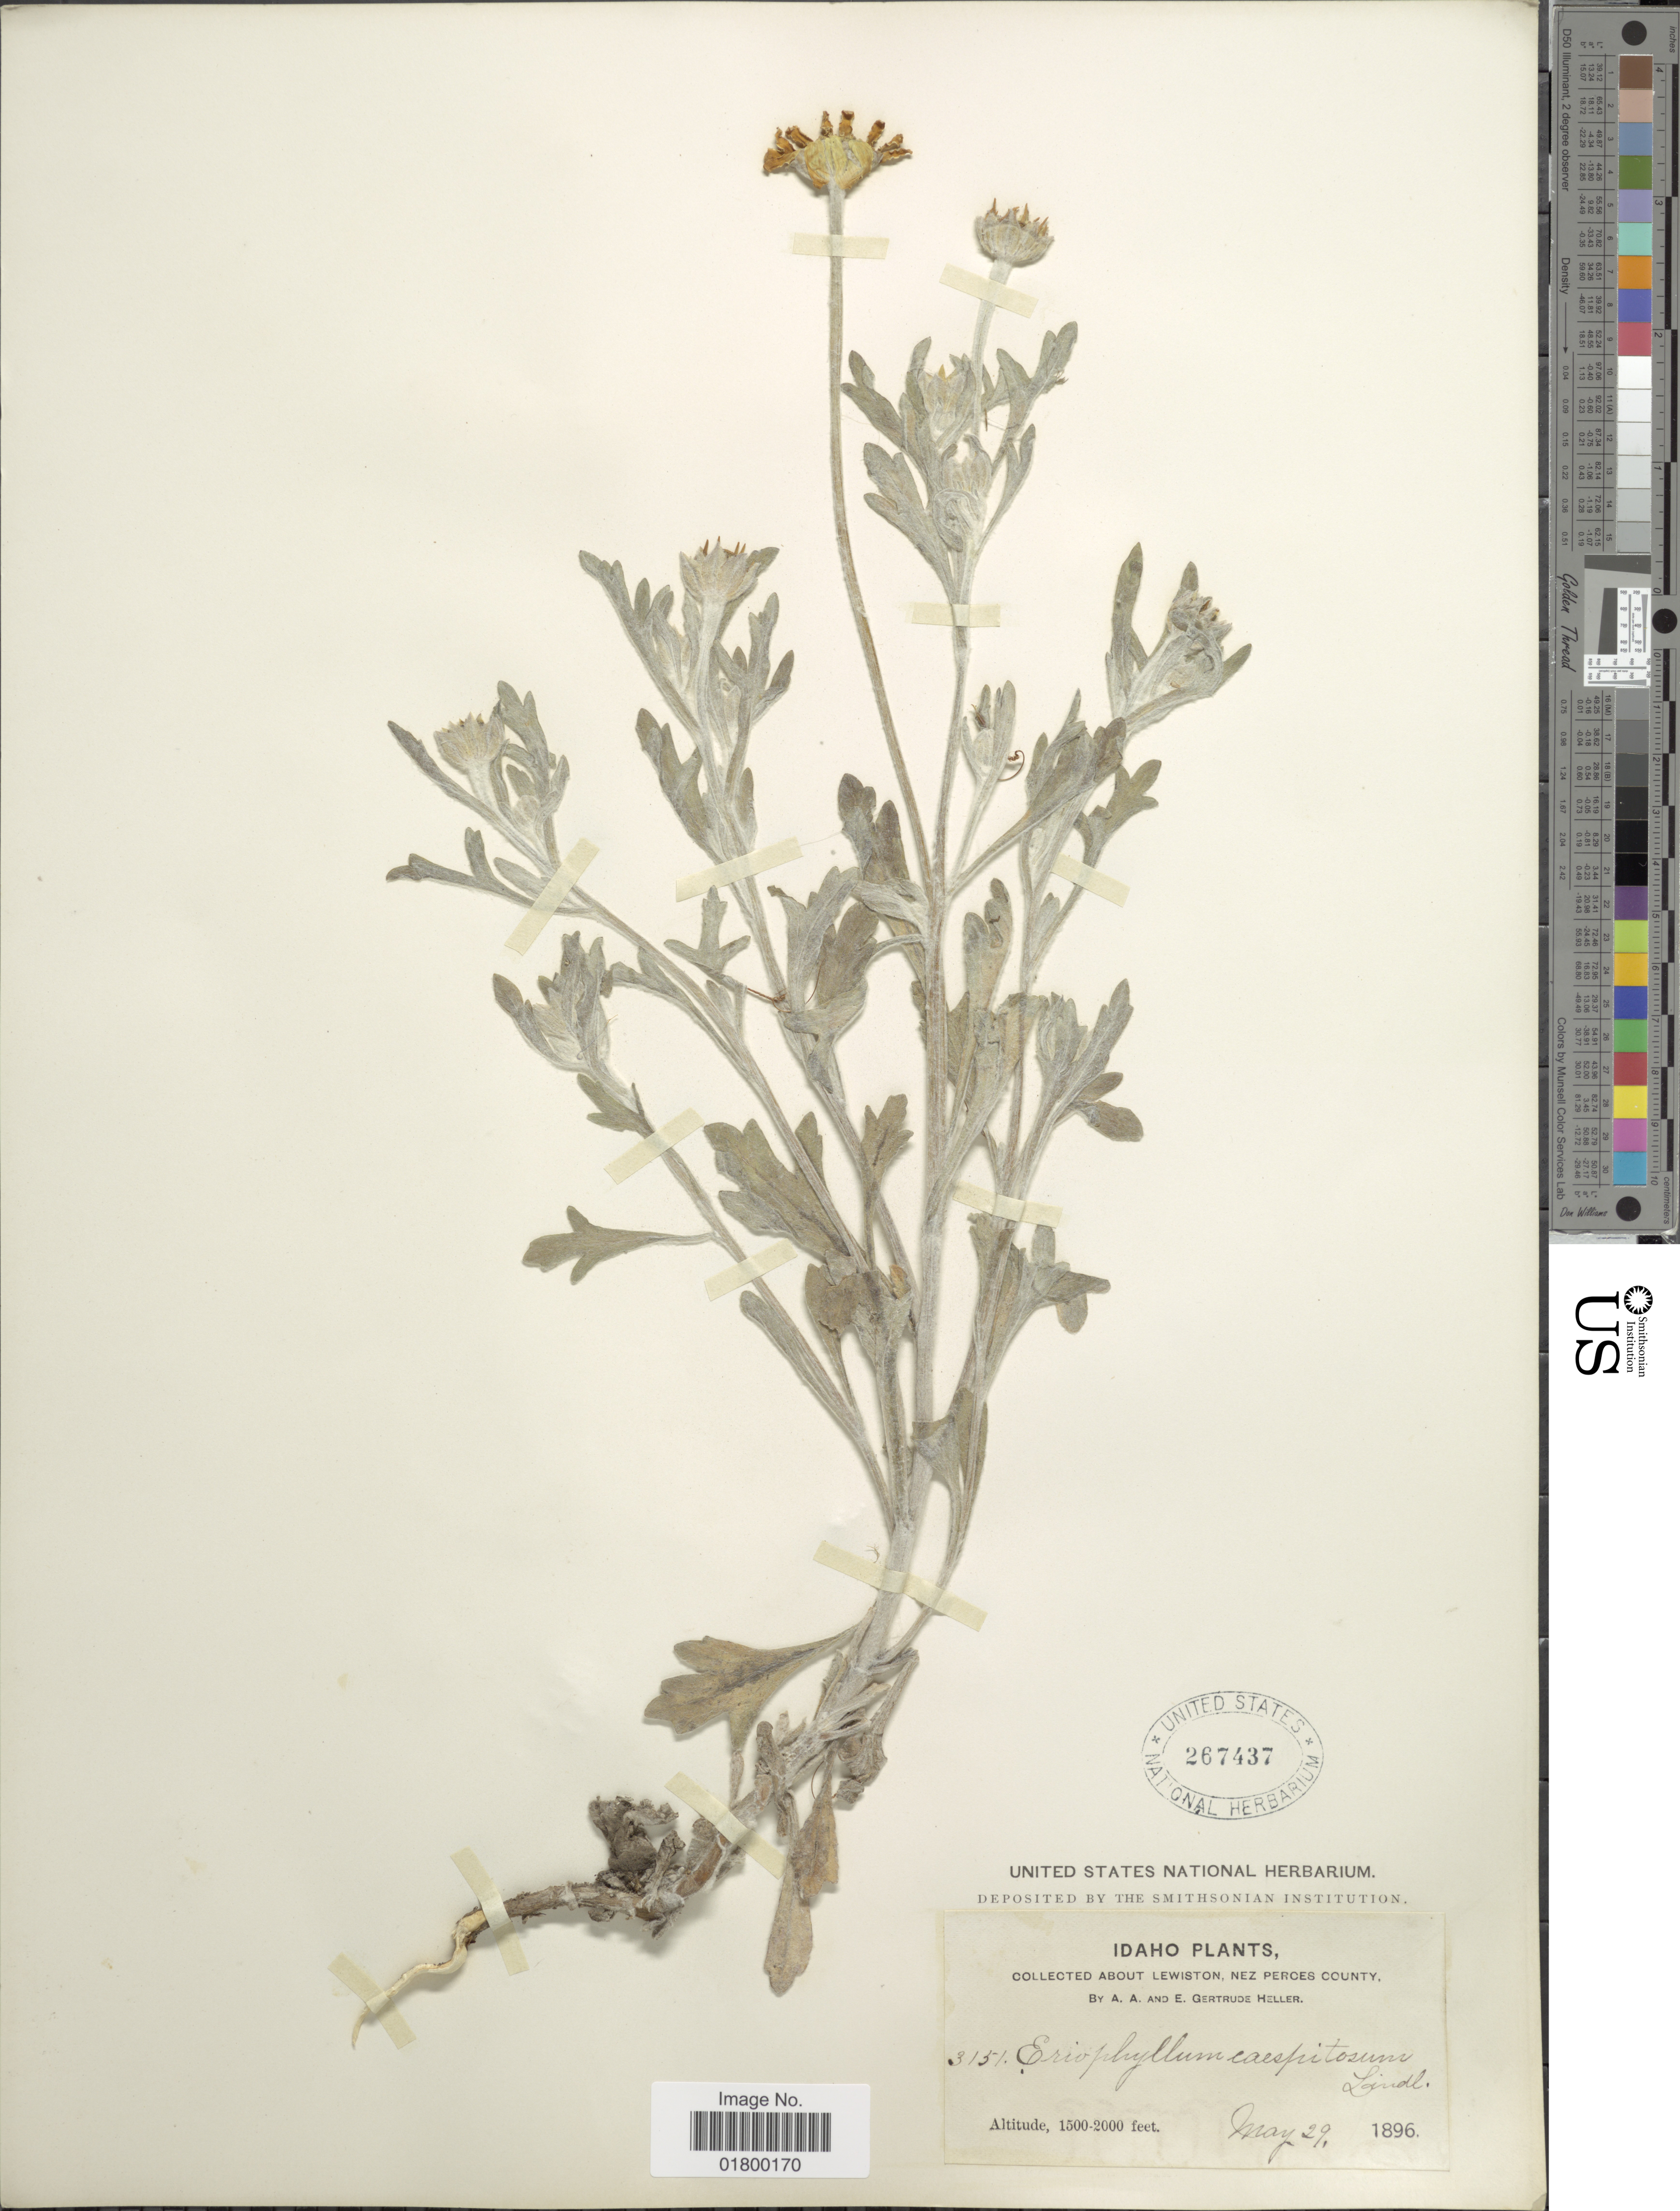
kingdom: Plantae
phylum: Tracheophyta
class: Magnoliopsida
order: Asterales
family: Asteraceae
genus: Eriophyllum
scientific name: Eriophyllum lanatum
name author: (Pursh) J. Forbes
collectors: A. A. Heller & E. G. Heller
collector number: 3151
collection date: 1896-05-29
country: United States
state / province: Idaho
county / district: Nez Perce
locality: About Lewiston.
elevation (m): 457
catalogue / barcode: US 267437